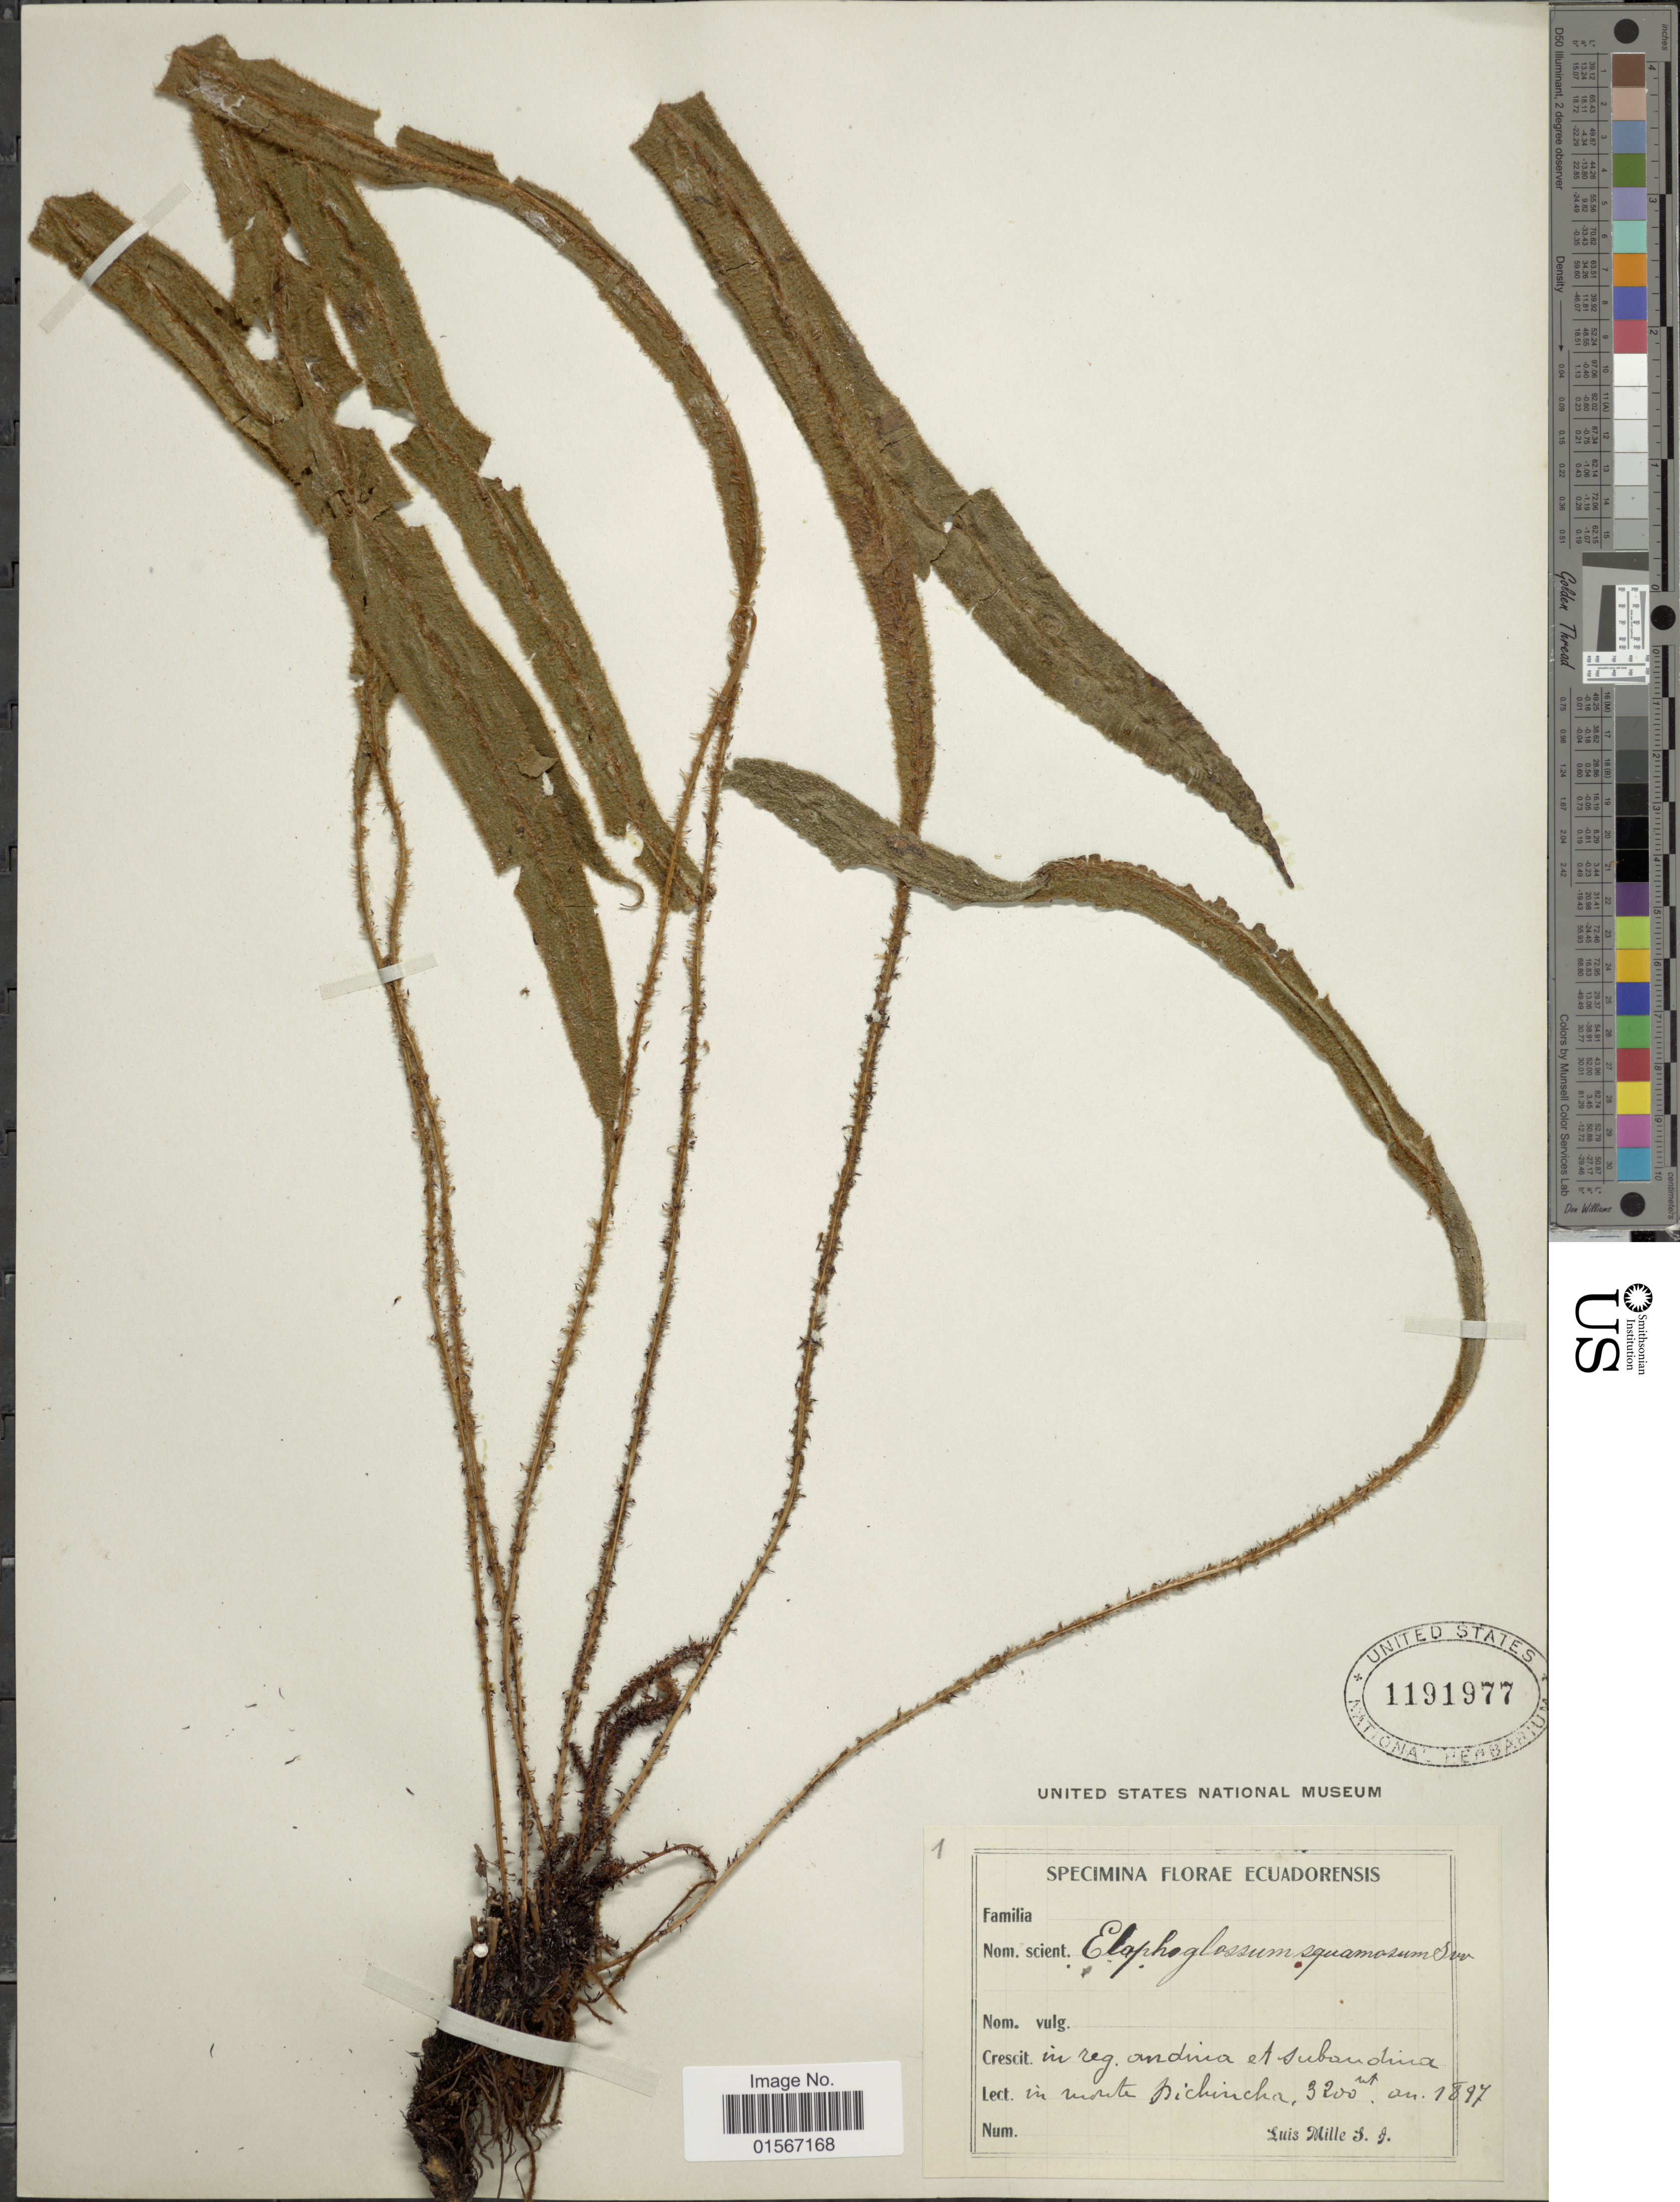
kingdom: Plantae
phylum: Tracheophyta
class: Polypodiopsida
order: Polypodiales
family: Dryopteridaceae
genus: Elaphoglossum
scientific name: Elaphoglossum muricatulum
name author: (Sodiro) C. Chr.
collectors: L. Mille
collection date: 1897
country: Ecuador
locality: in reg. andina et subandinis, in route Pichincha.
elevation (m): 3200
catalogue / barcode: US 1191977